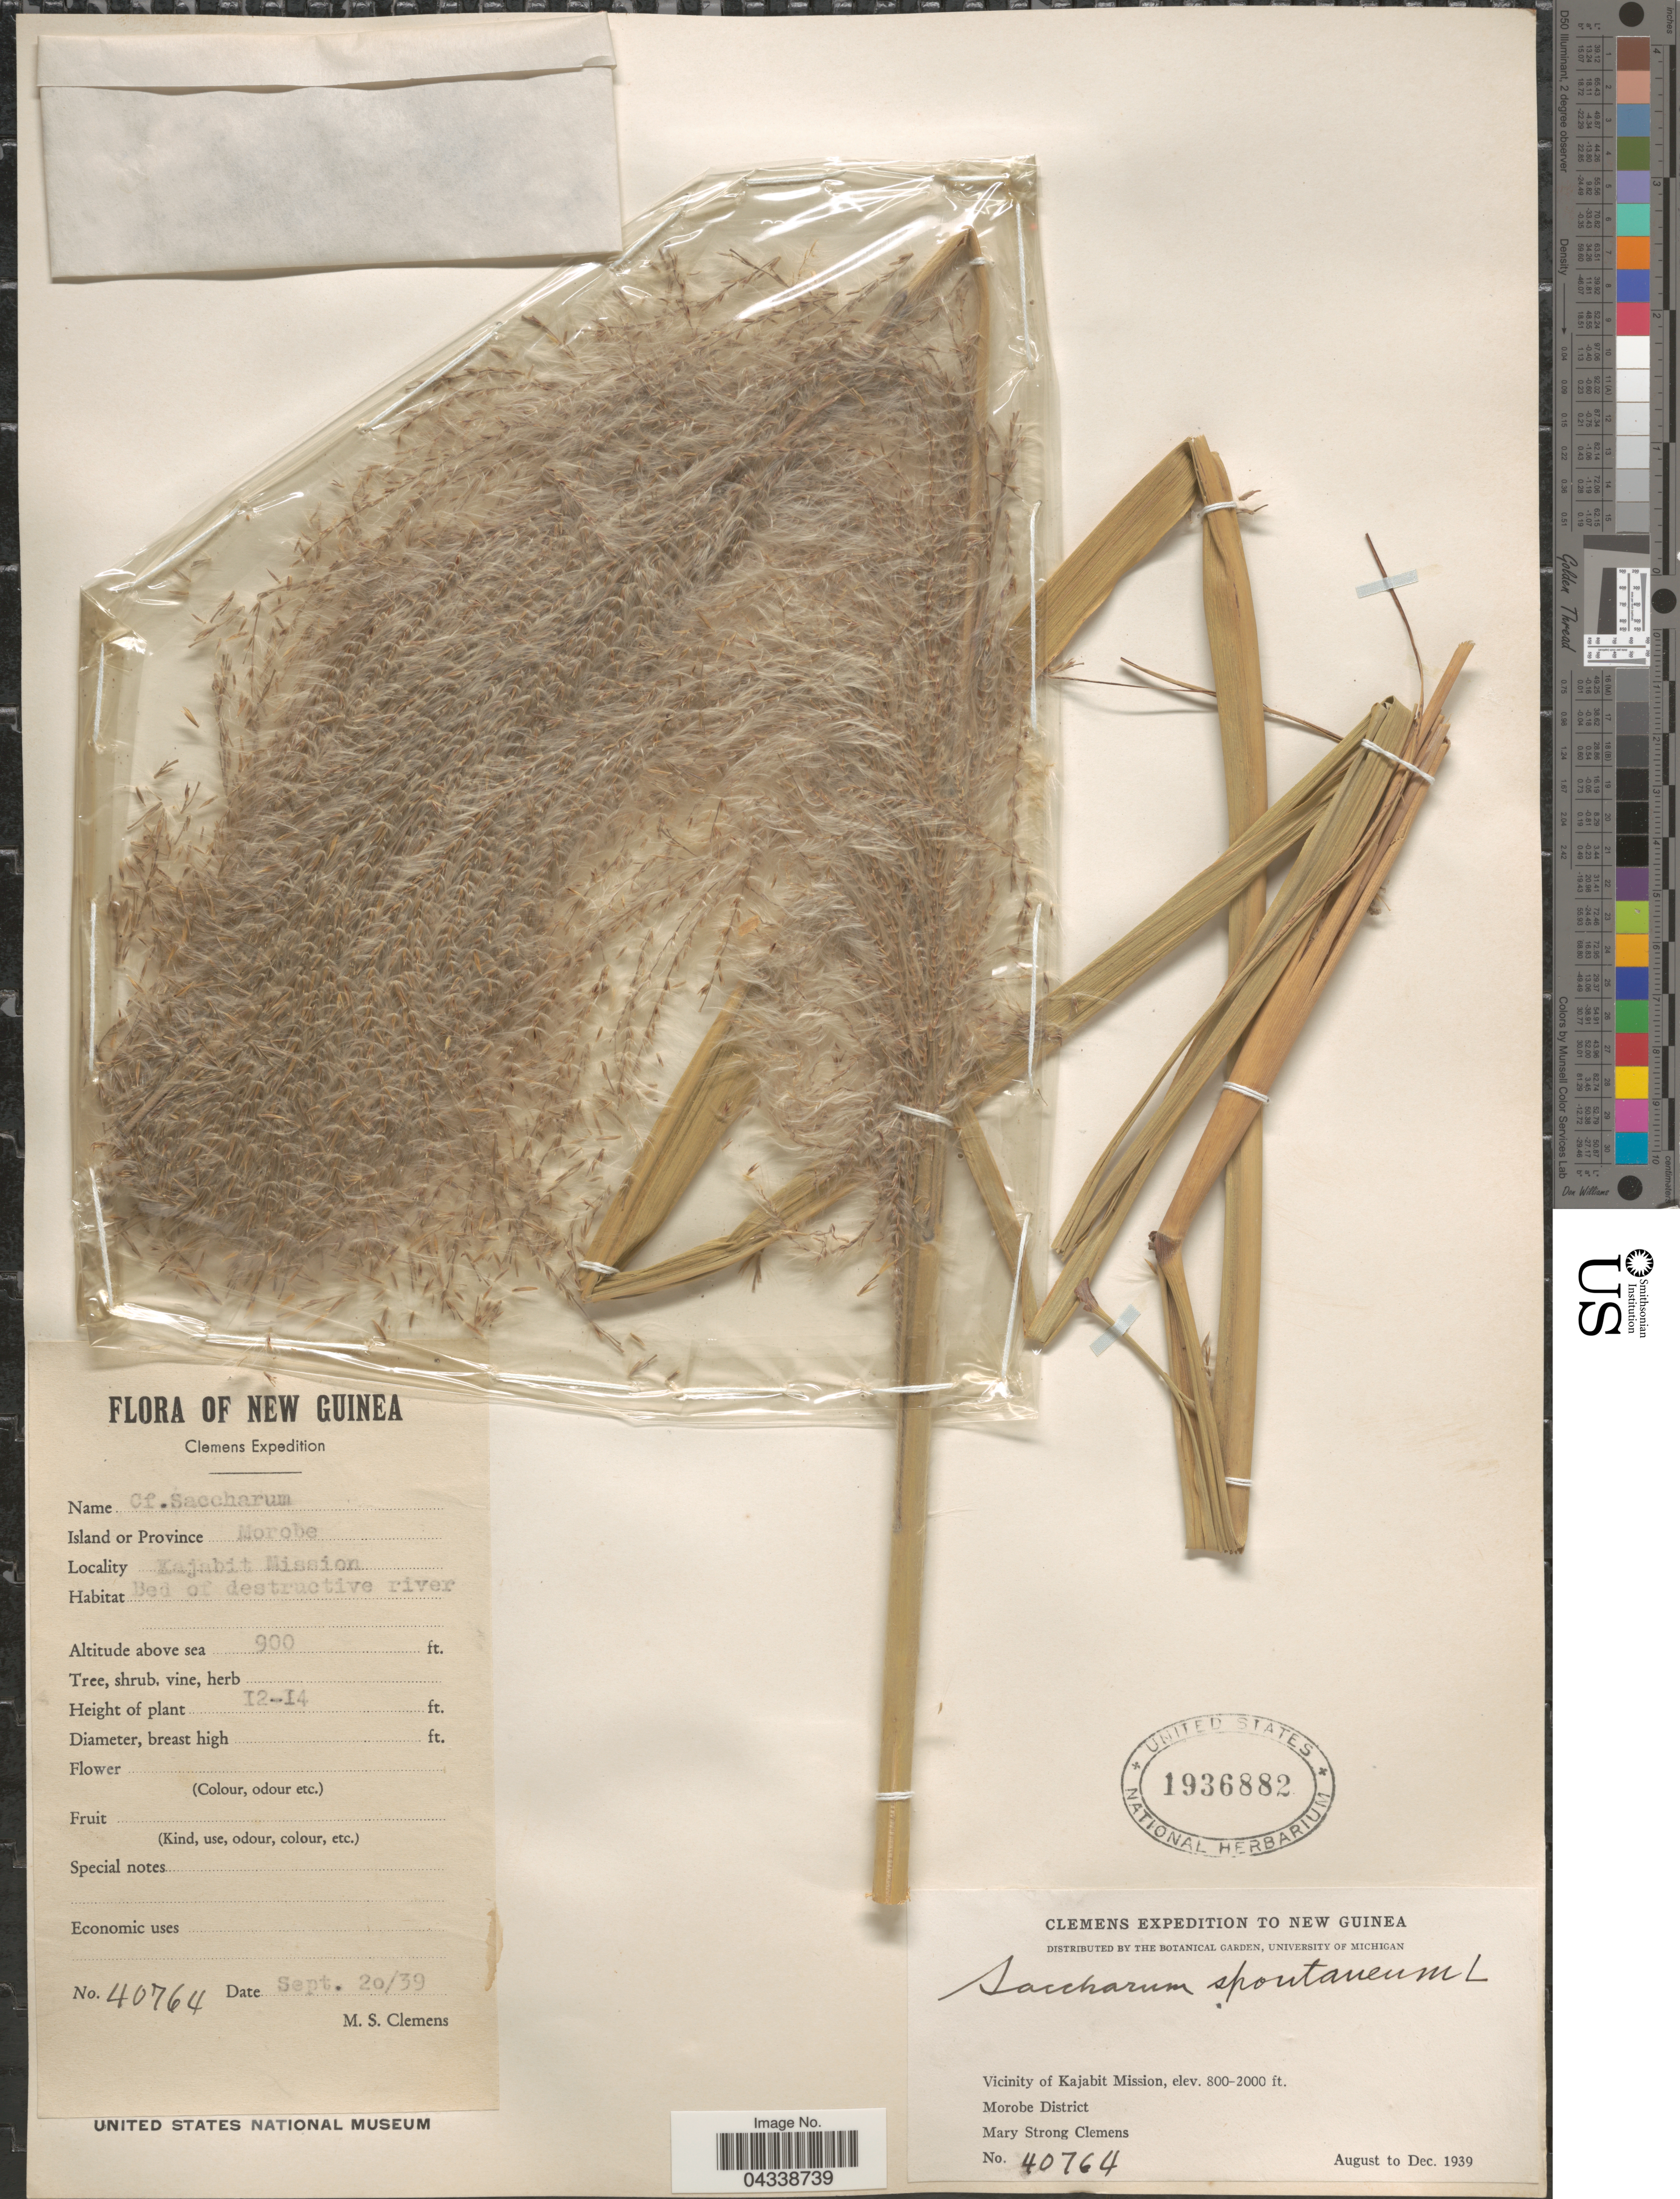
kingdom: Plantae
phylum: Tracheophyta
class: Liliopsida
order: Poales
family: Poaceae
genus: Saccharum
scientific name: Saccharum spontaneum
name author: L.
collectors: M. S. Clemens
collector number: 40764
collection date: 1939-09-20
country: Papua New Guinea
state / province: Morobe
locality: New Guinea. Clemens Expedition. Island or Province Morobe. Kajabit Mission. Clemens Expedition to New Guinea. Vicinity of Kajabit Mission. Morobe District.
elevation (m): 274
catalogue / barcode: US 1936882